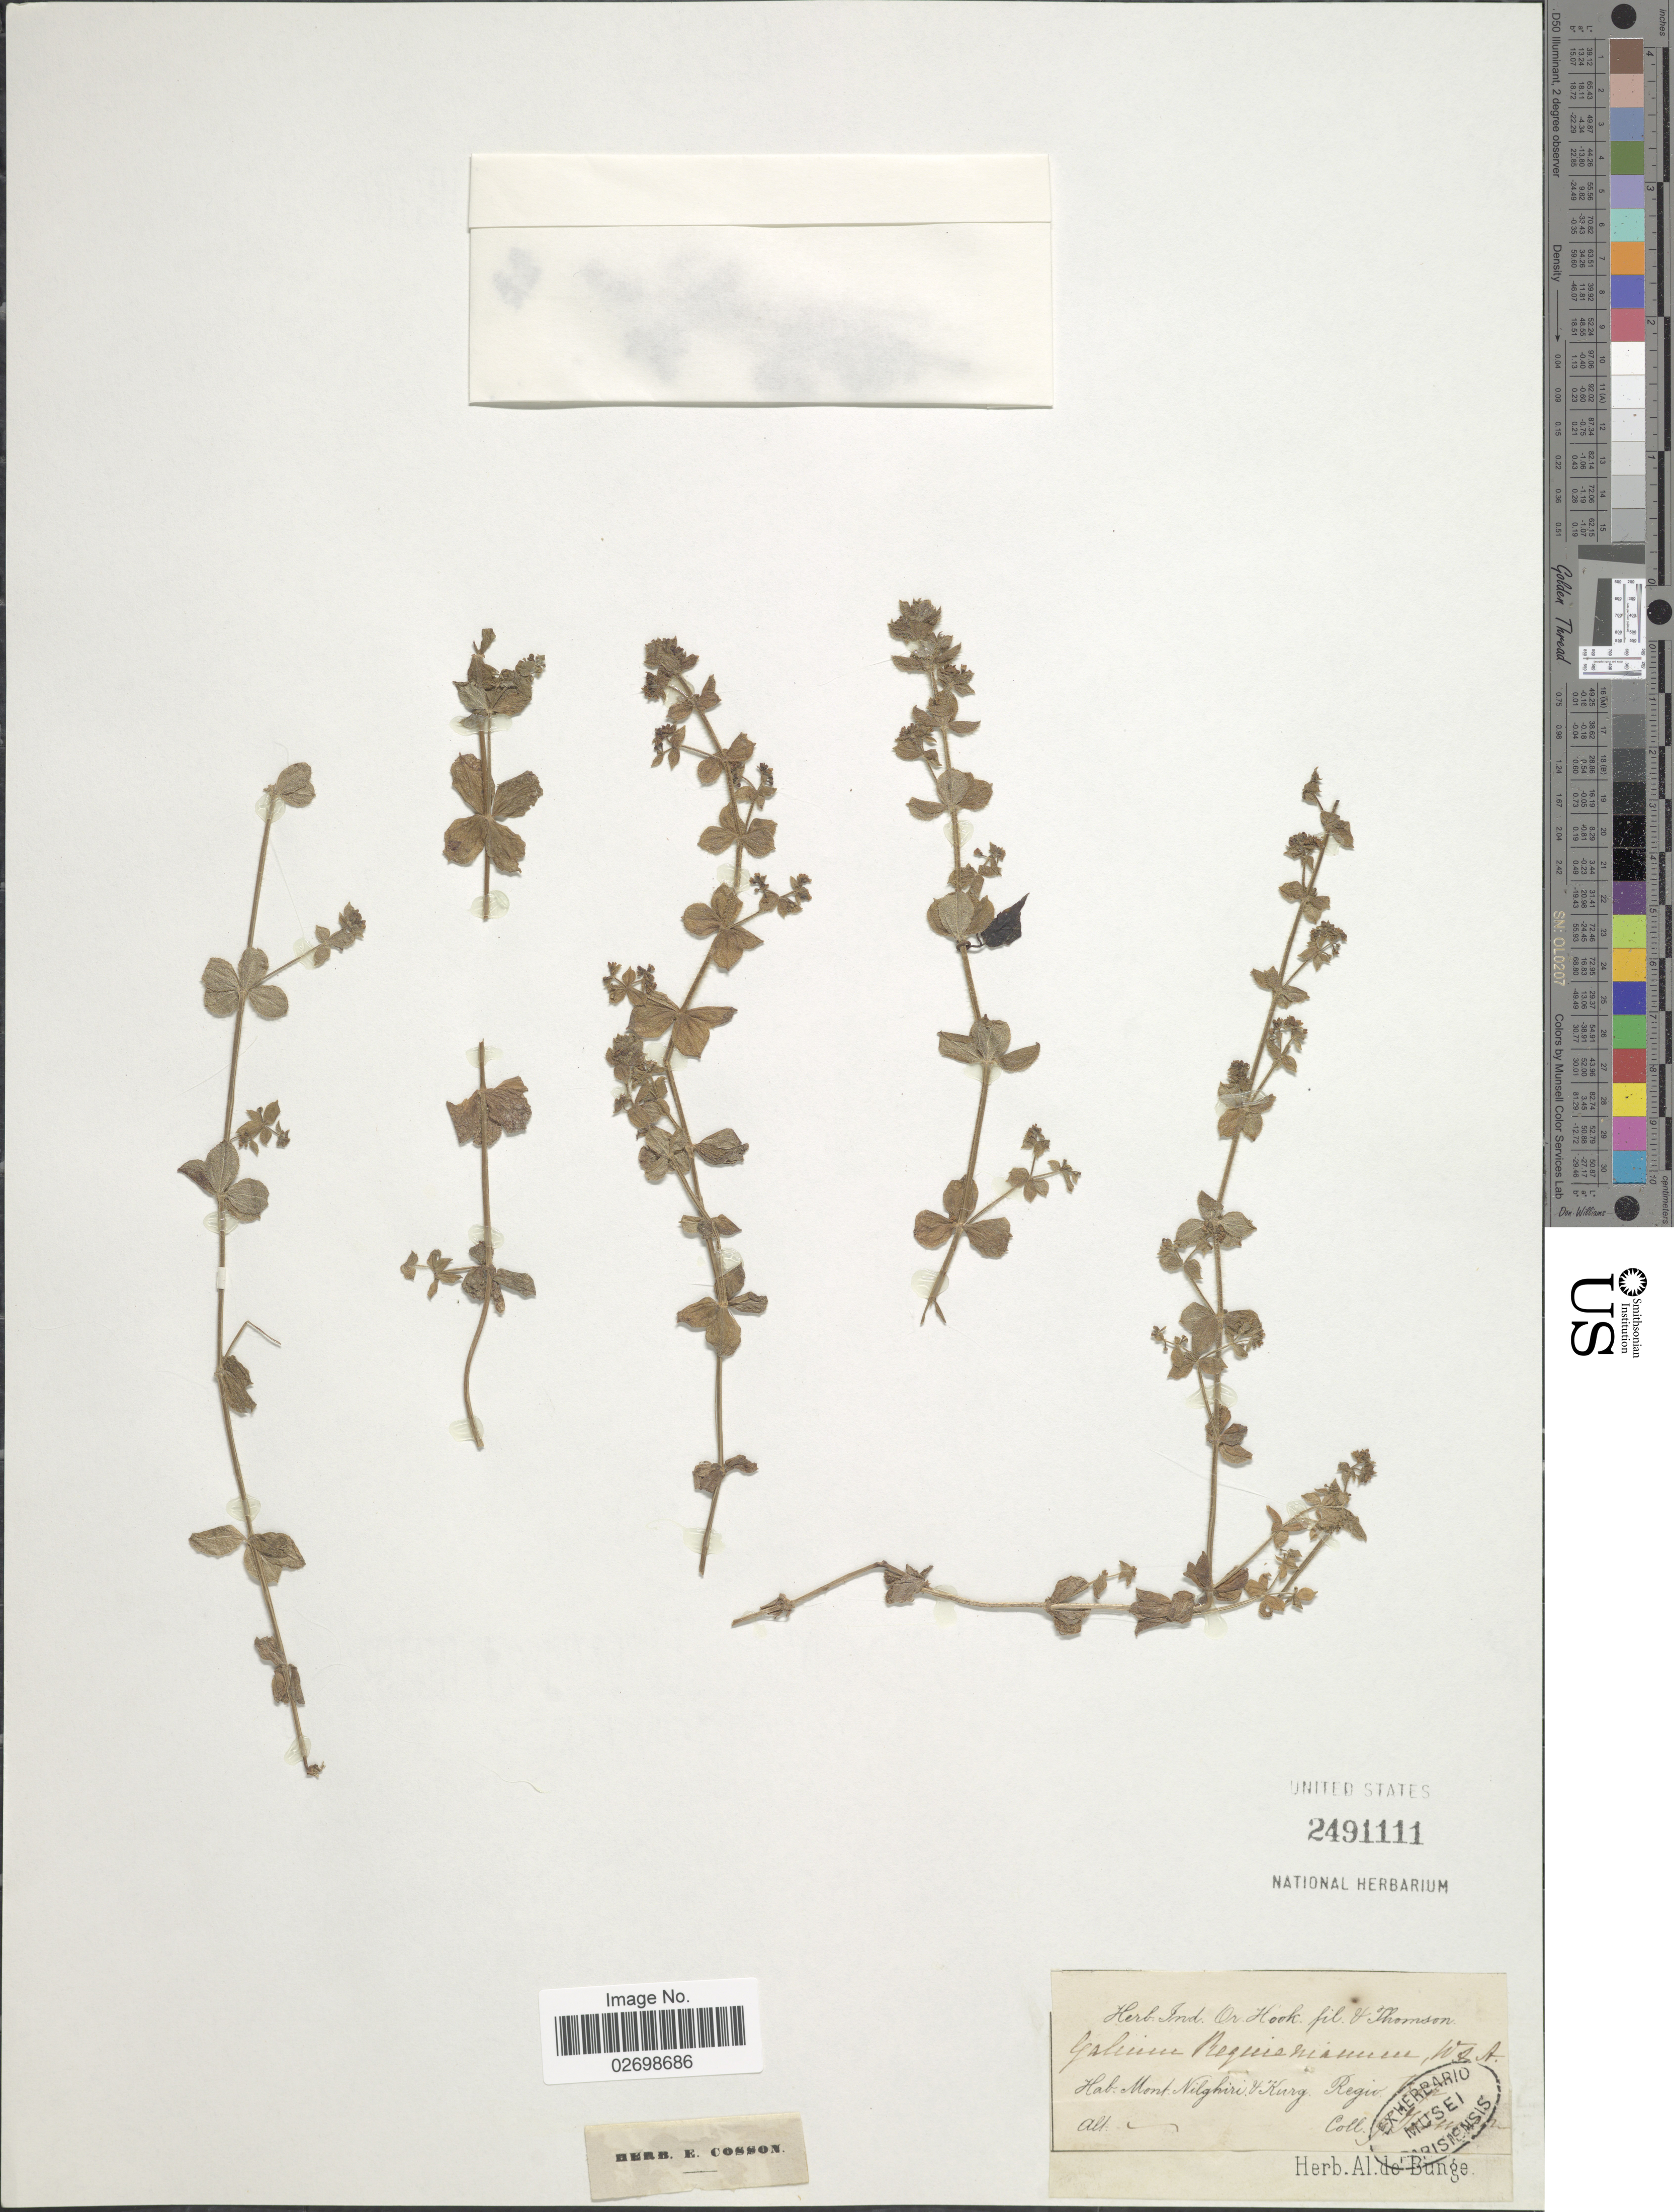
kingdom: Plantae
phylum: Tracheophyta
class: Magnoliopsida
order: Gentianales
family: Rubiaceae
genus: Galium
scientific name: Galium requienianum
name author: Wight & Arn.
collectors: J. D. Hooker & T. Thomson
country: India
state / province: Tamil Nadu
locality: Mont Nilghiri. & Kurg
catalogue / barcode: US 2491111